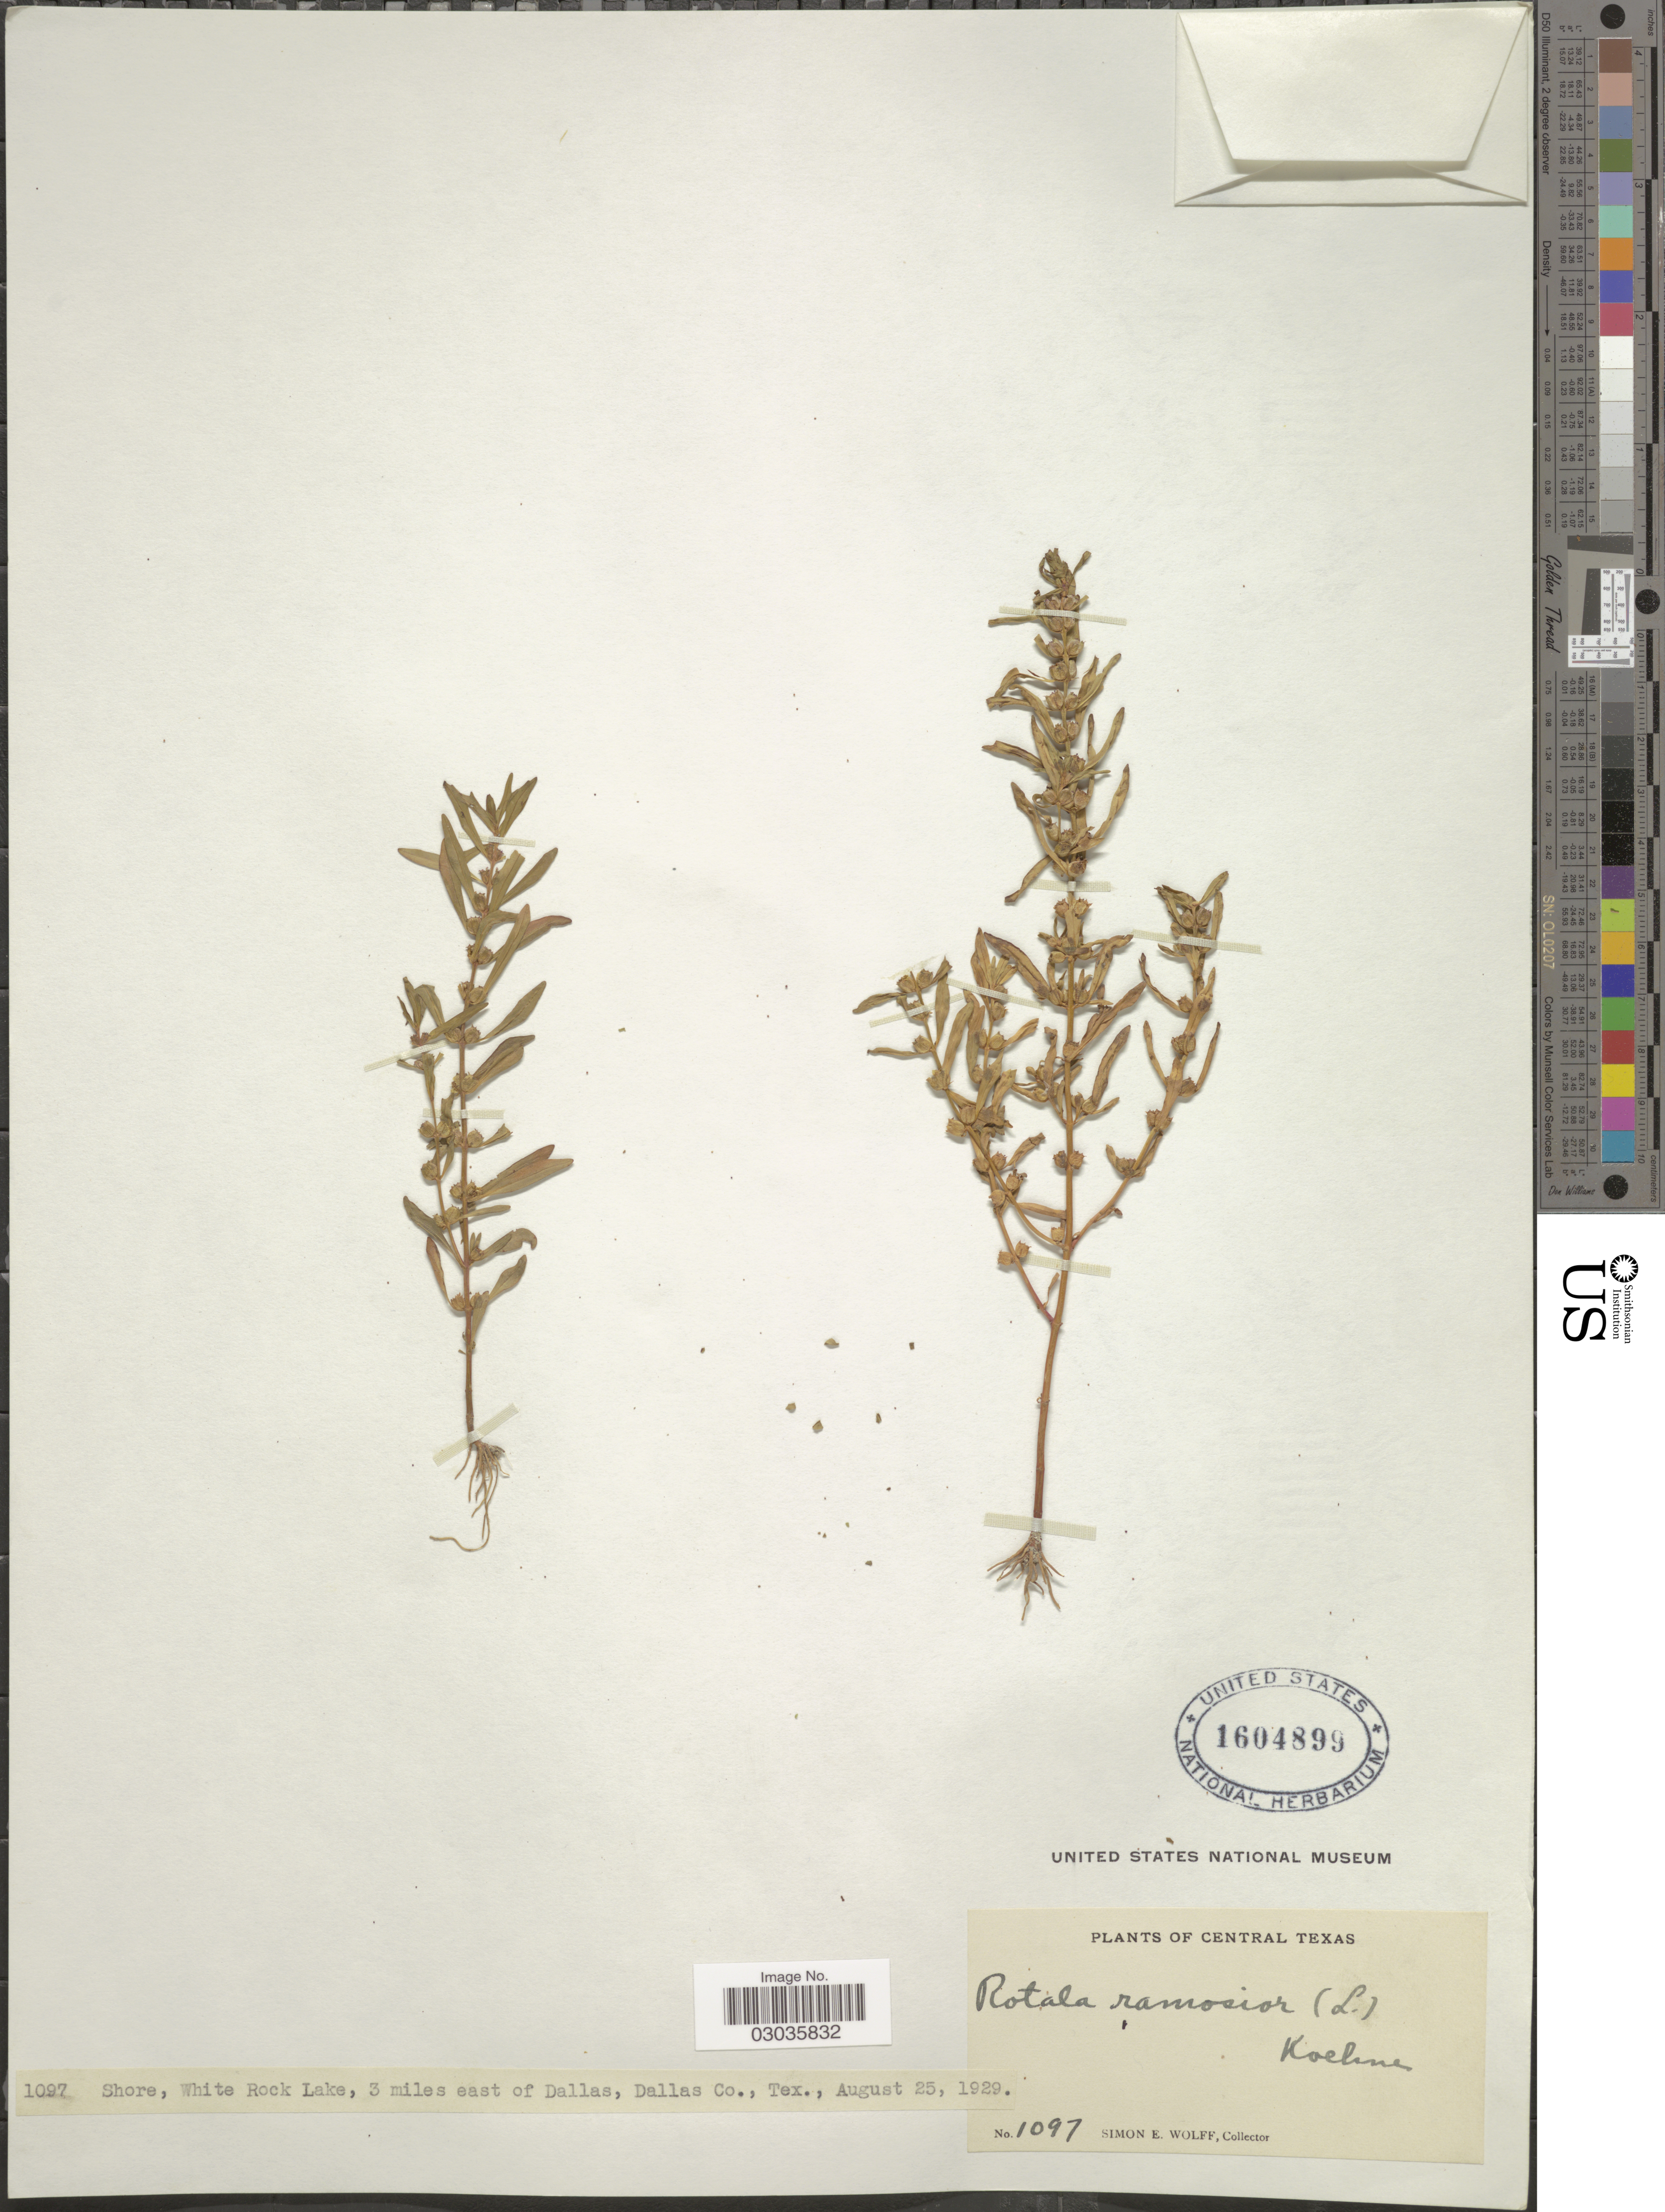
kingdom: Plantae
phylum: Tracheophyta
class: Magnoliopsida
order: Myrtales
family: Lythraceae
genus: Rotala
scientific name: Rotala ramosior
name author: (L.) Koehne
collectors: S. E. Wolff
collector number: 1097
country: United States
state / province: Texas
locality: Central Texas. Shore, White Rock Lake, 3 miles east of Dallas, Dallas Co.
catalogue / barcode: US 1604899